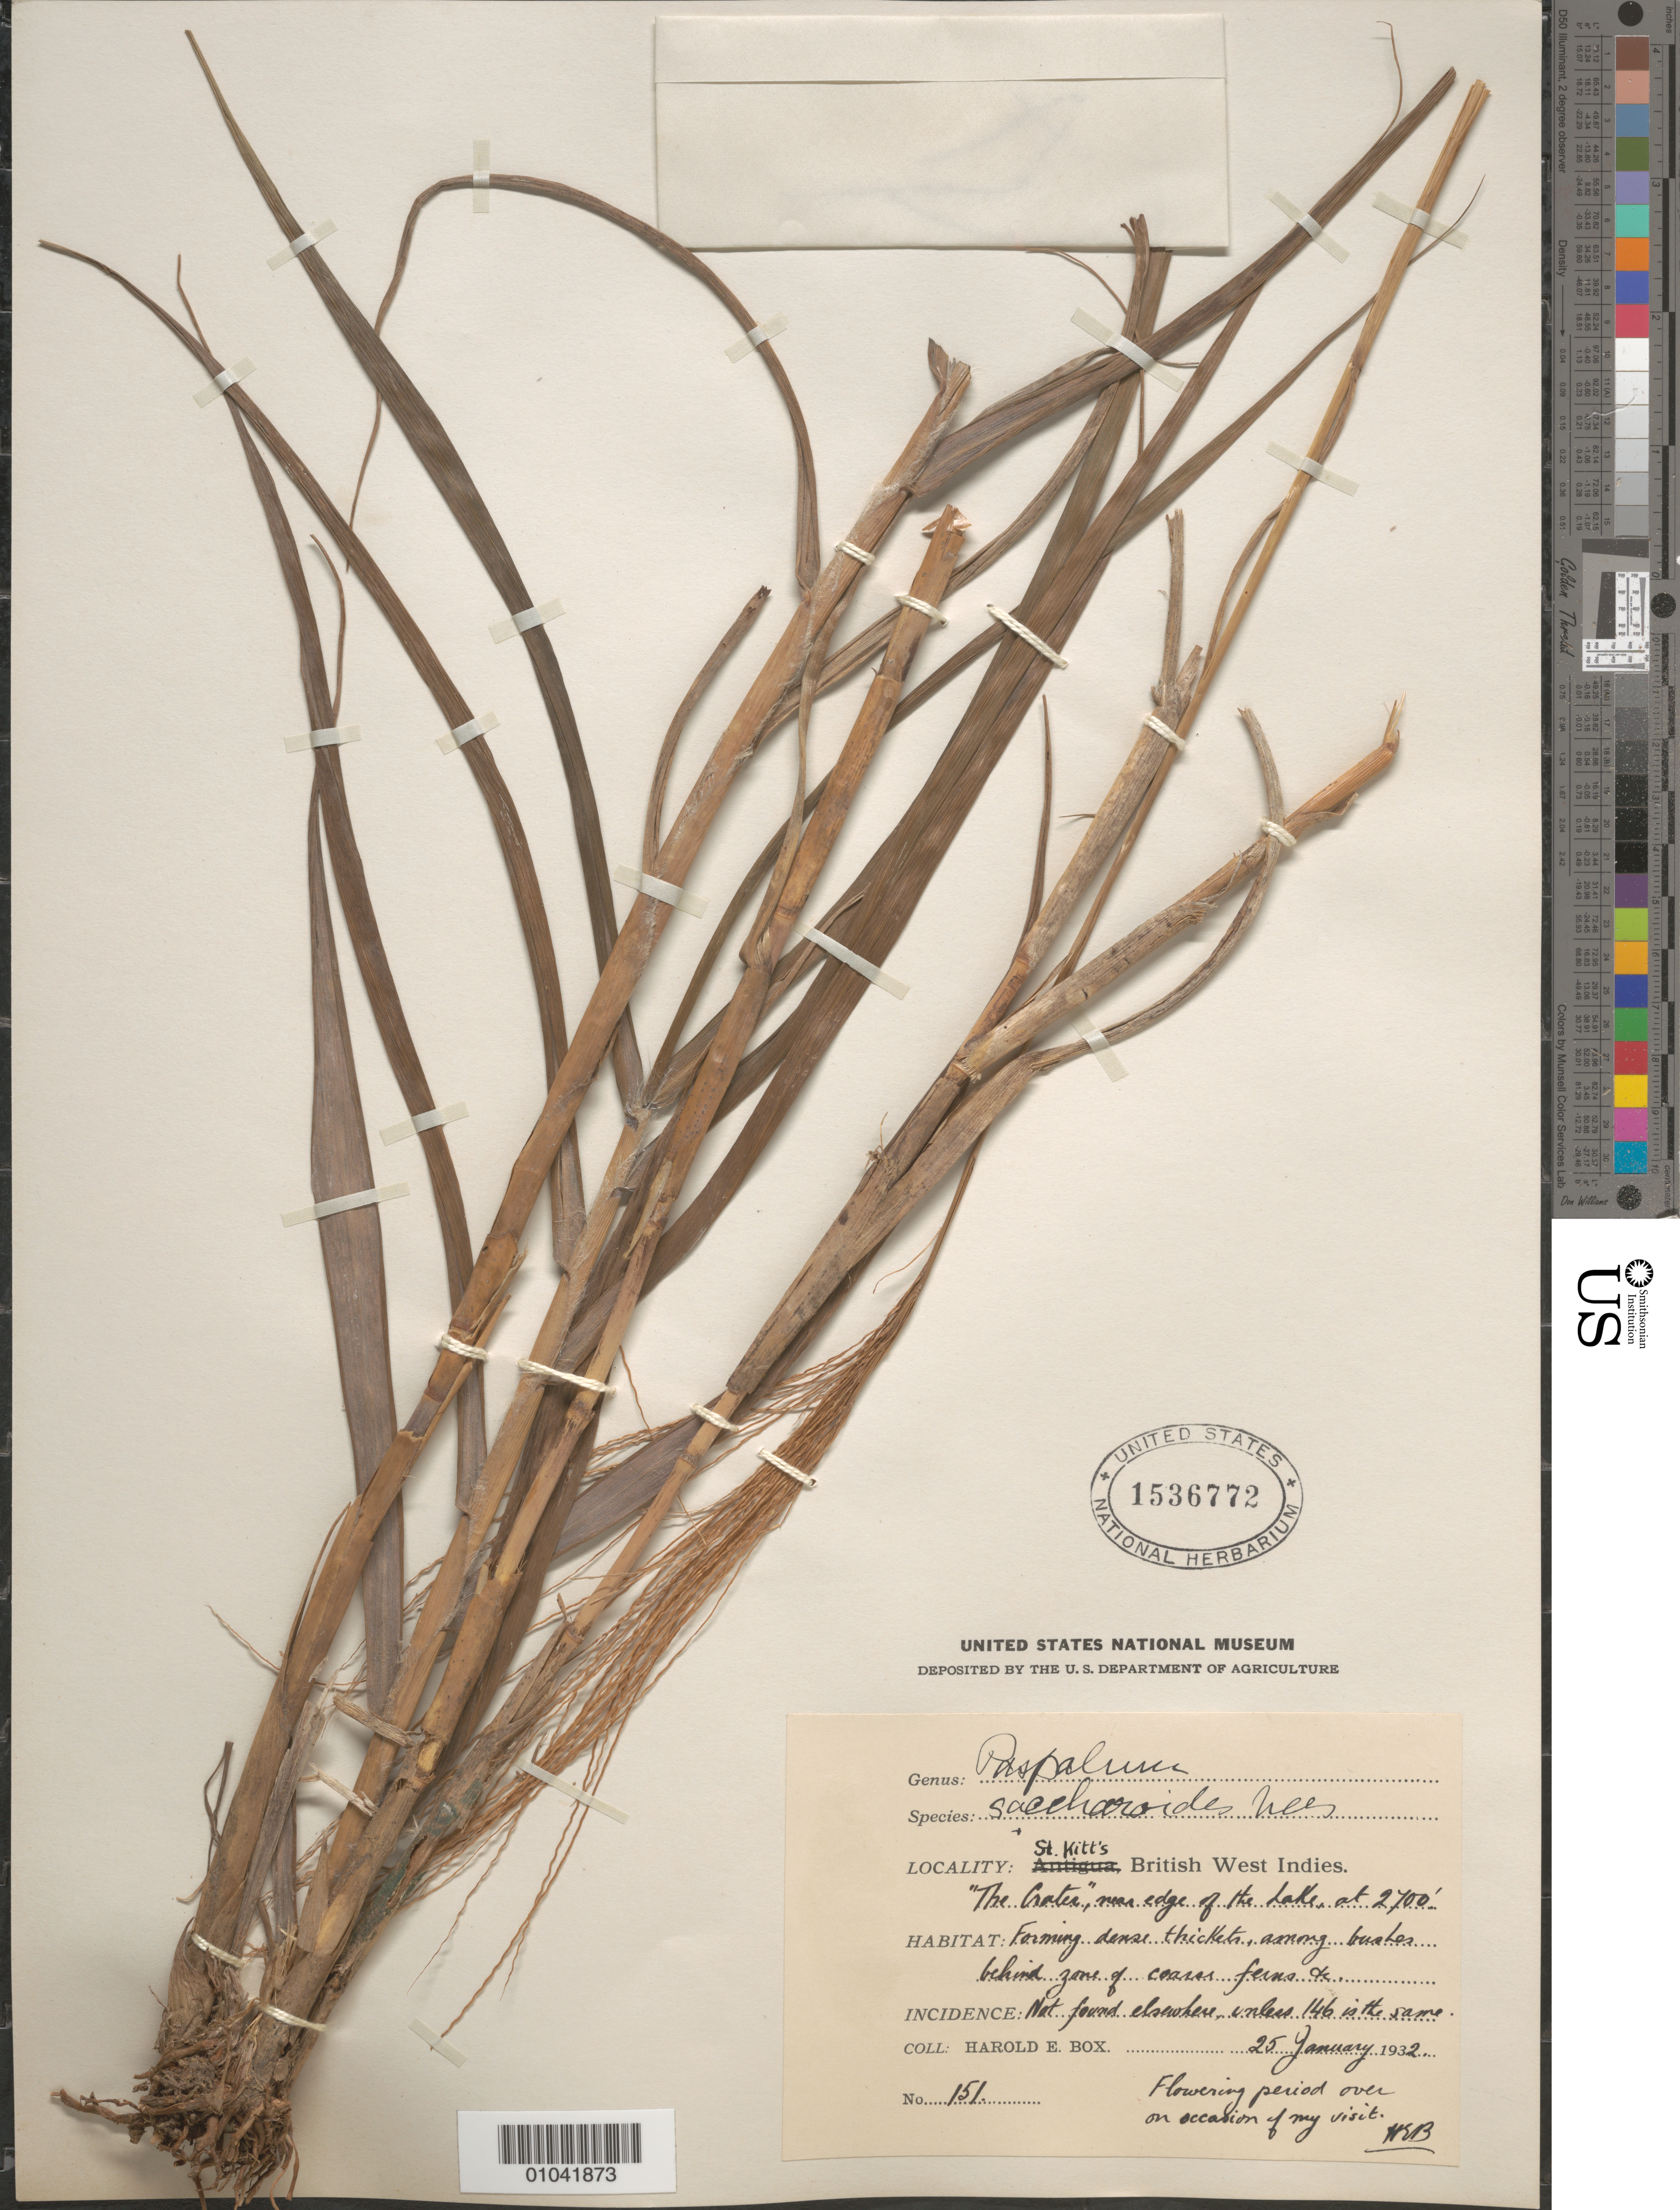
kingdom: Plantae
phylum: Tracheophyta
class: Liliopsida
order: Poales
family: Poaceae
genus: Paspalum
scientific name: Paspalum saccharoides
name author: Nees ex Trin.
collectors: H. E. Box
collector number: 151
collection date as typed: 25 Jan 1932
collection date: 1932-01-25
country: St. Christopher-Nevis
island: St. Christopher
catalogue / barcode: US 1536772